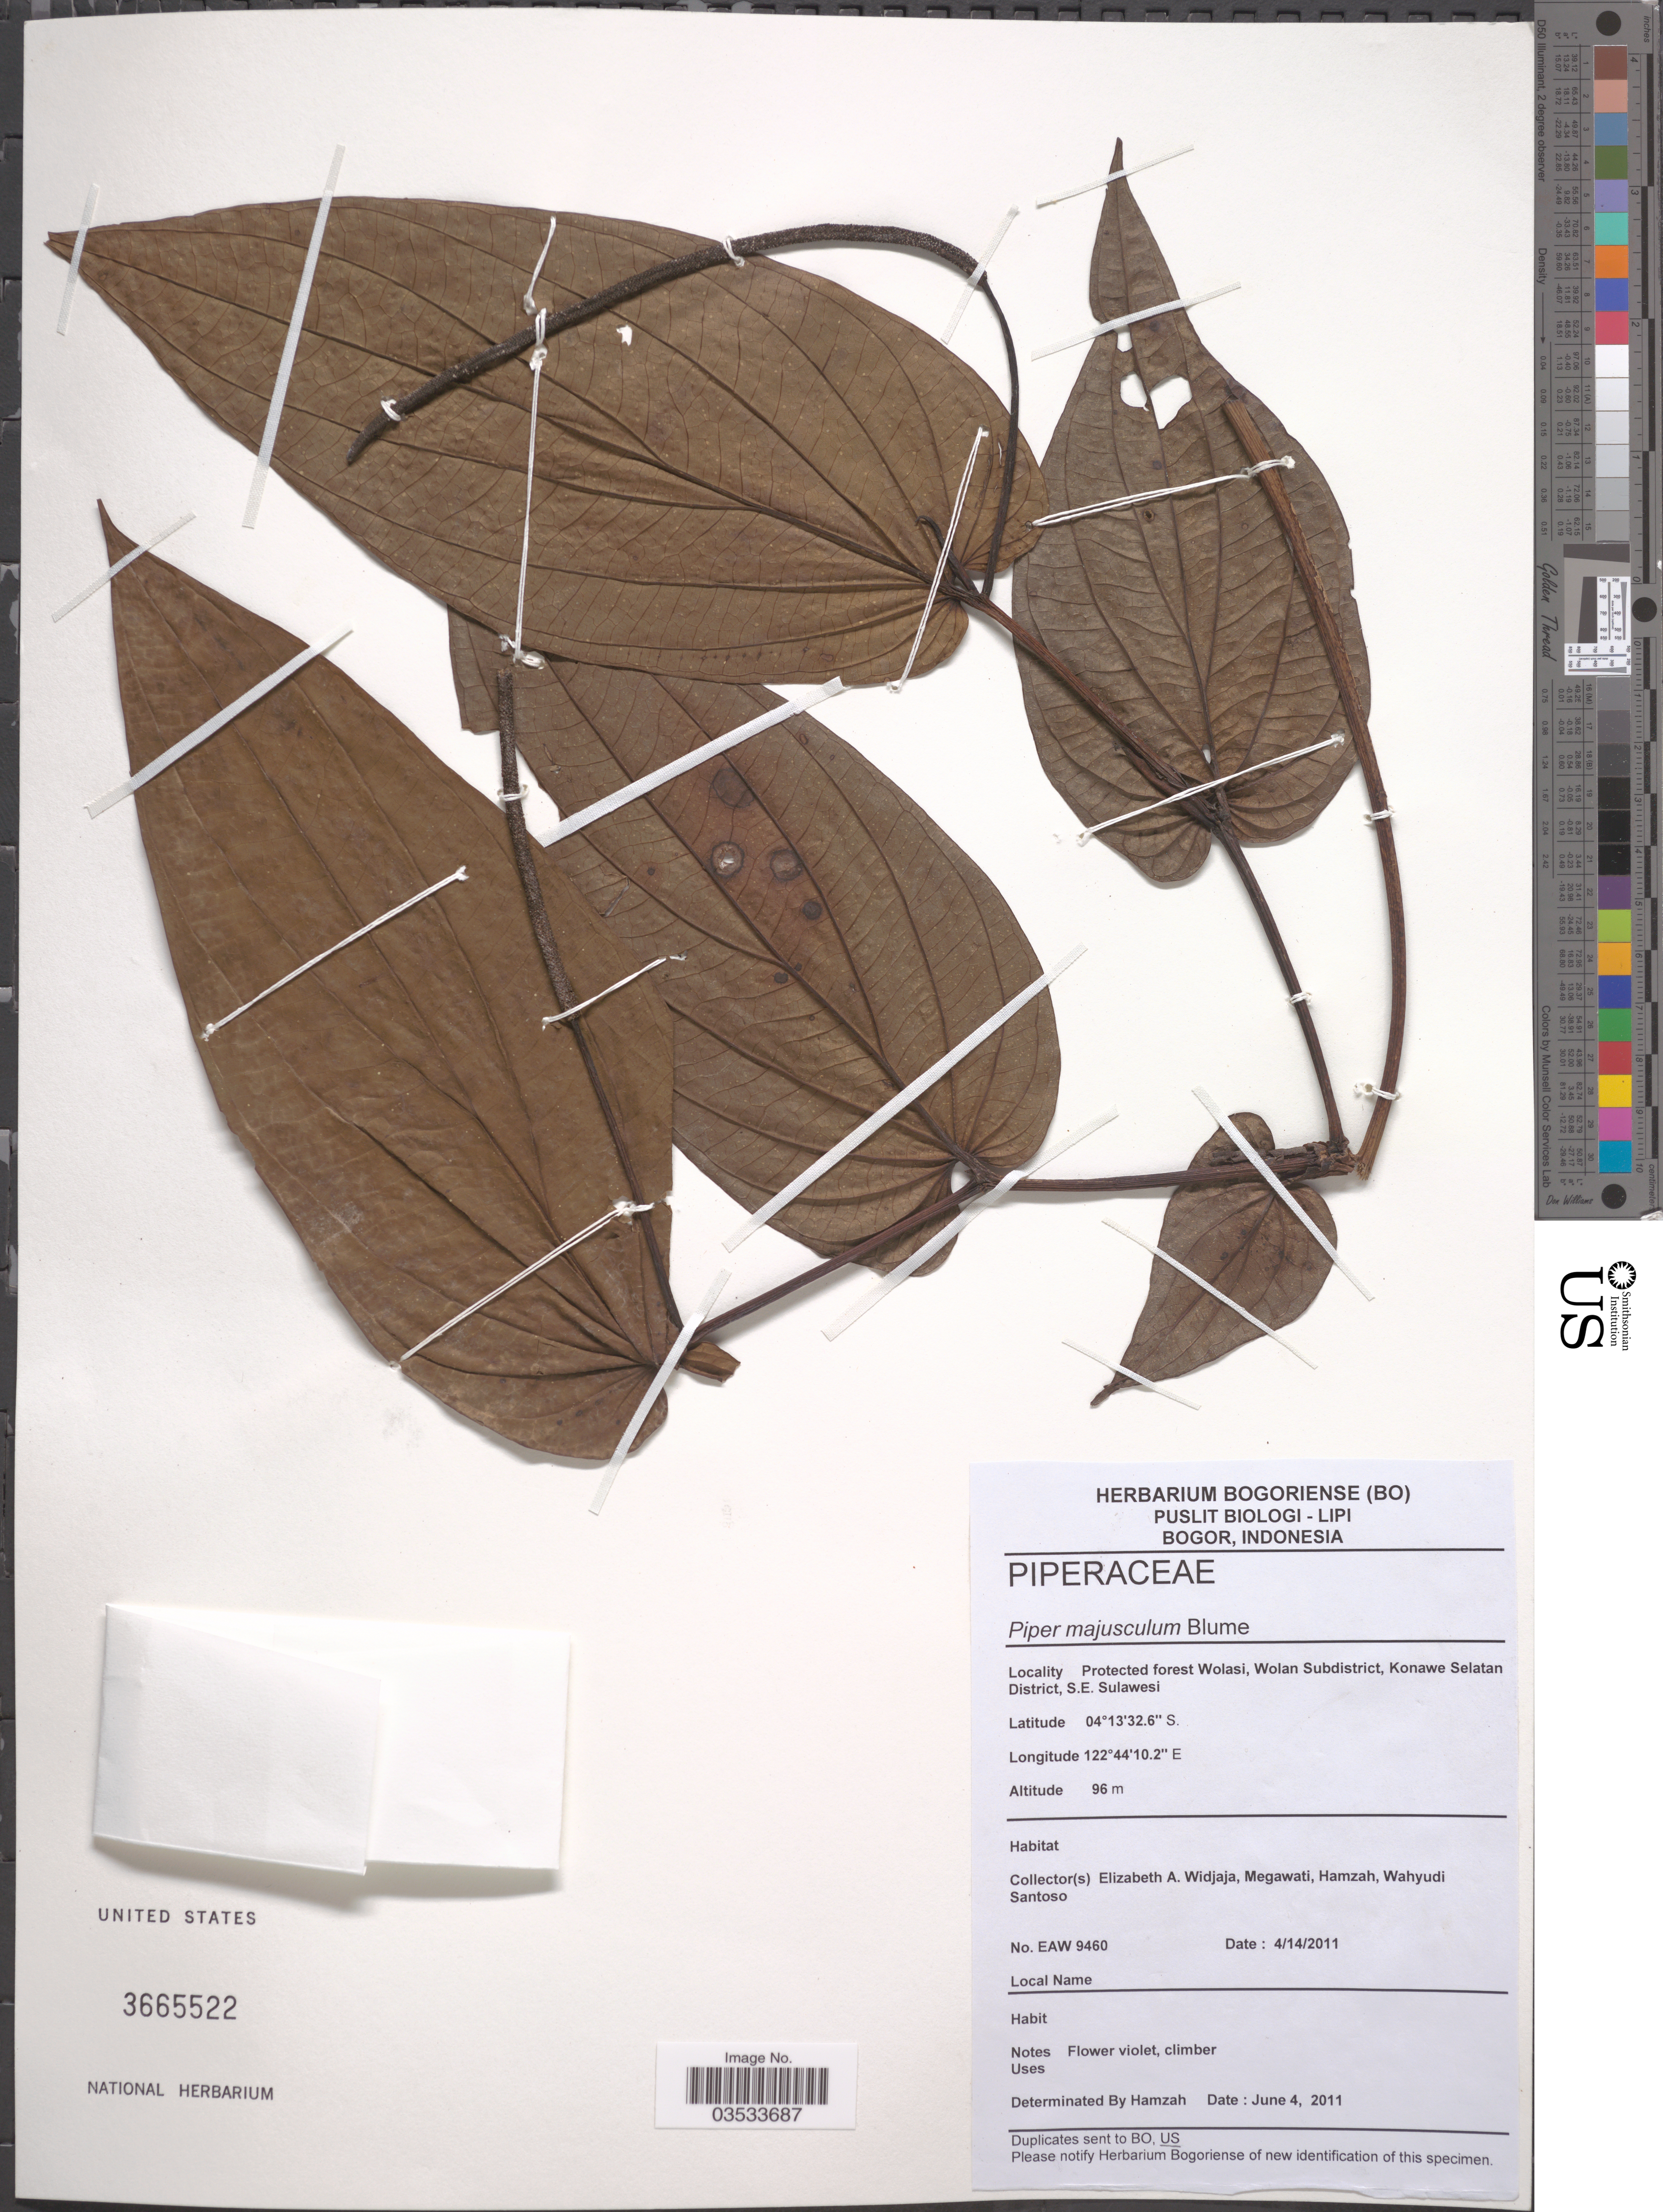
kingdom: Plantae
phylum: Tracheophyta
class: Magnoliopsida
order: Piperales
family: Piperaceae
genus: Piper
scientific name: Piper majusculum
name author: Blume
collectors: E. A. Widjaja, -. Megawati, -. Hamzah & W. Santoso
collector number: EAW9460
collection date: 2011-04-14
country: Indonesia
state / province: Sulawesi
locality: Protected forest Wolasi, Wolan Subdistrict, Konawe Selatan District, S.E. Sulawesi.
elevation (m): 96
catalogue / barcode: US 3665522